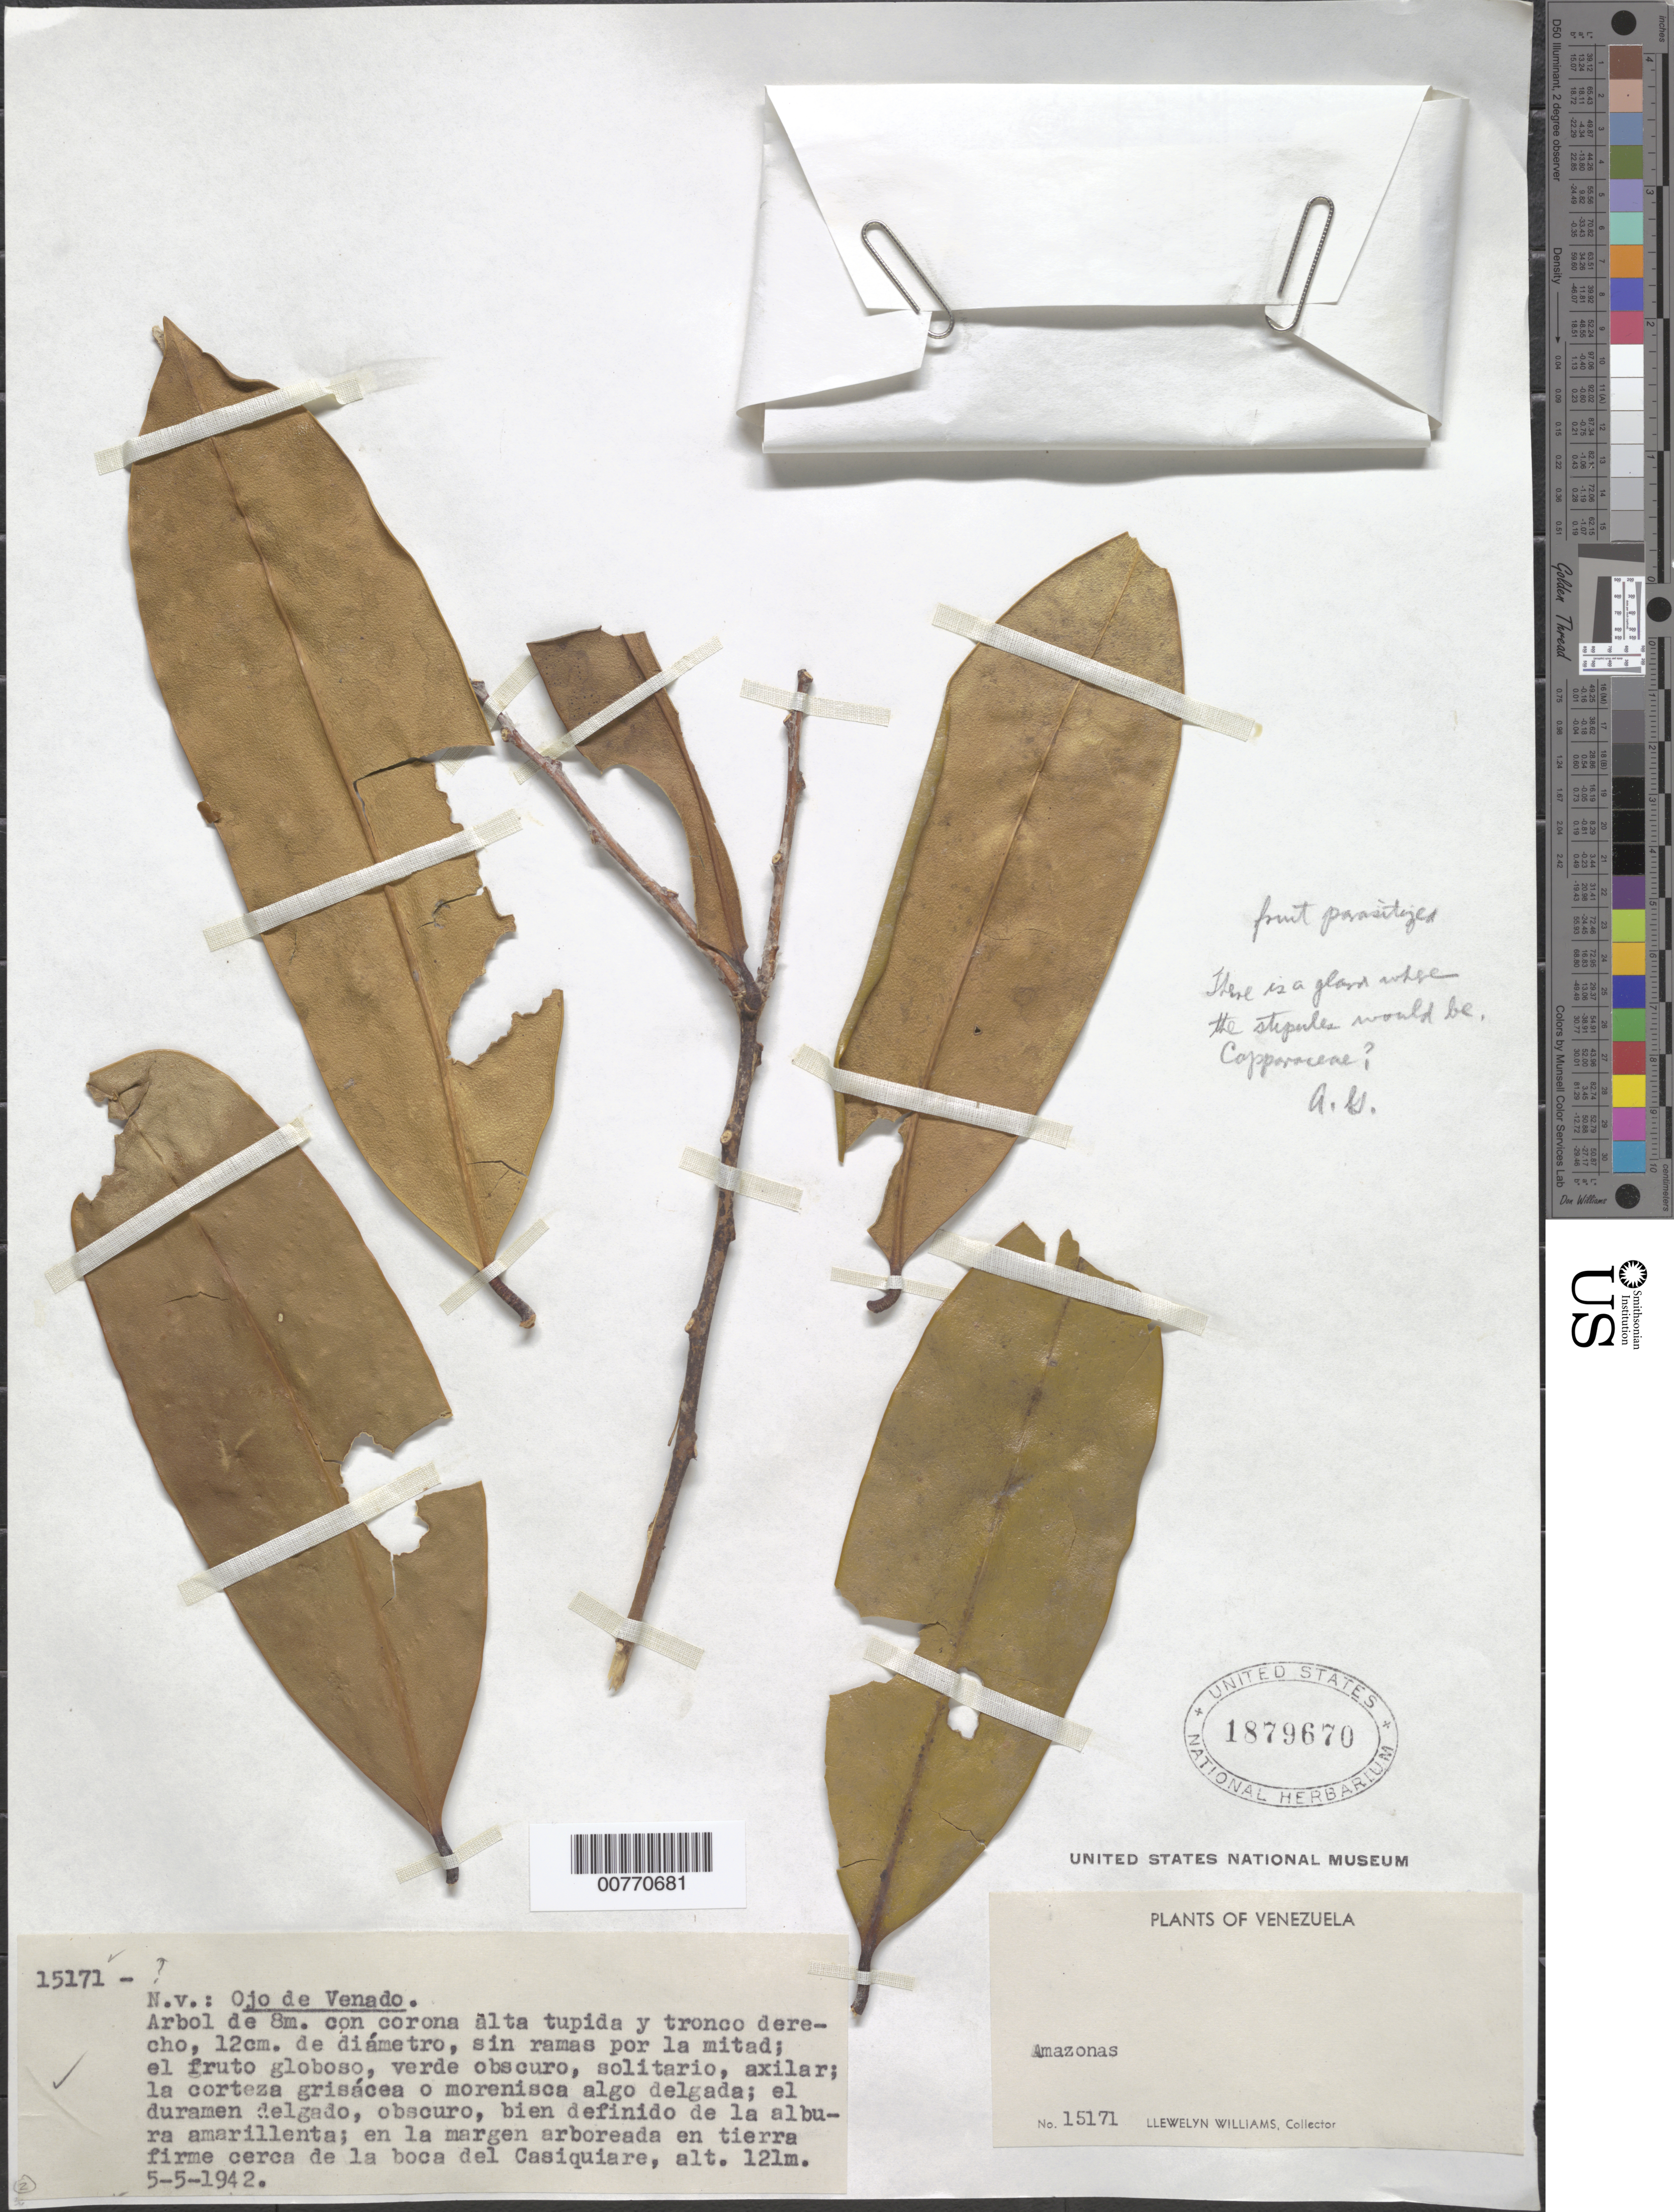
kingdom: Plantae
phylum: Tracheophyta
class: Magnoliopsida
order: Fabales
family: Polygalaceae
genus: Moutabea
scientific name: Moutabea sp.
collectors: Ll. Williams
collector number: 15171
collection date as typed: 5-May-42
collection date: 1942-05-05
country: Venezuela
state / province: Amazonas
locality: Tamatama, Alto Río Orinoco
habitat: Margen arboreada en tierra firme cerca de la boca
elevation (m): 121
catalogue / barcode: US 1879670